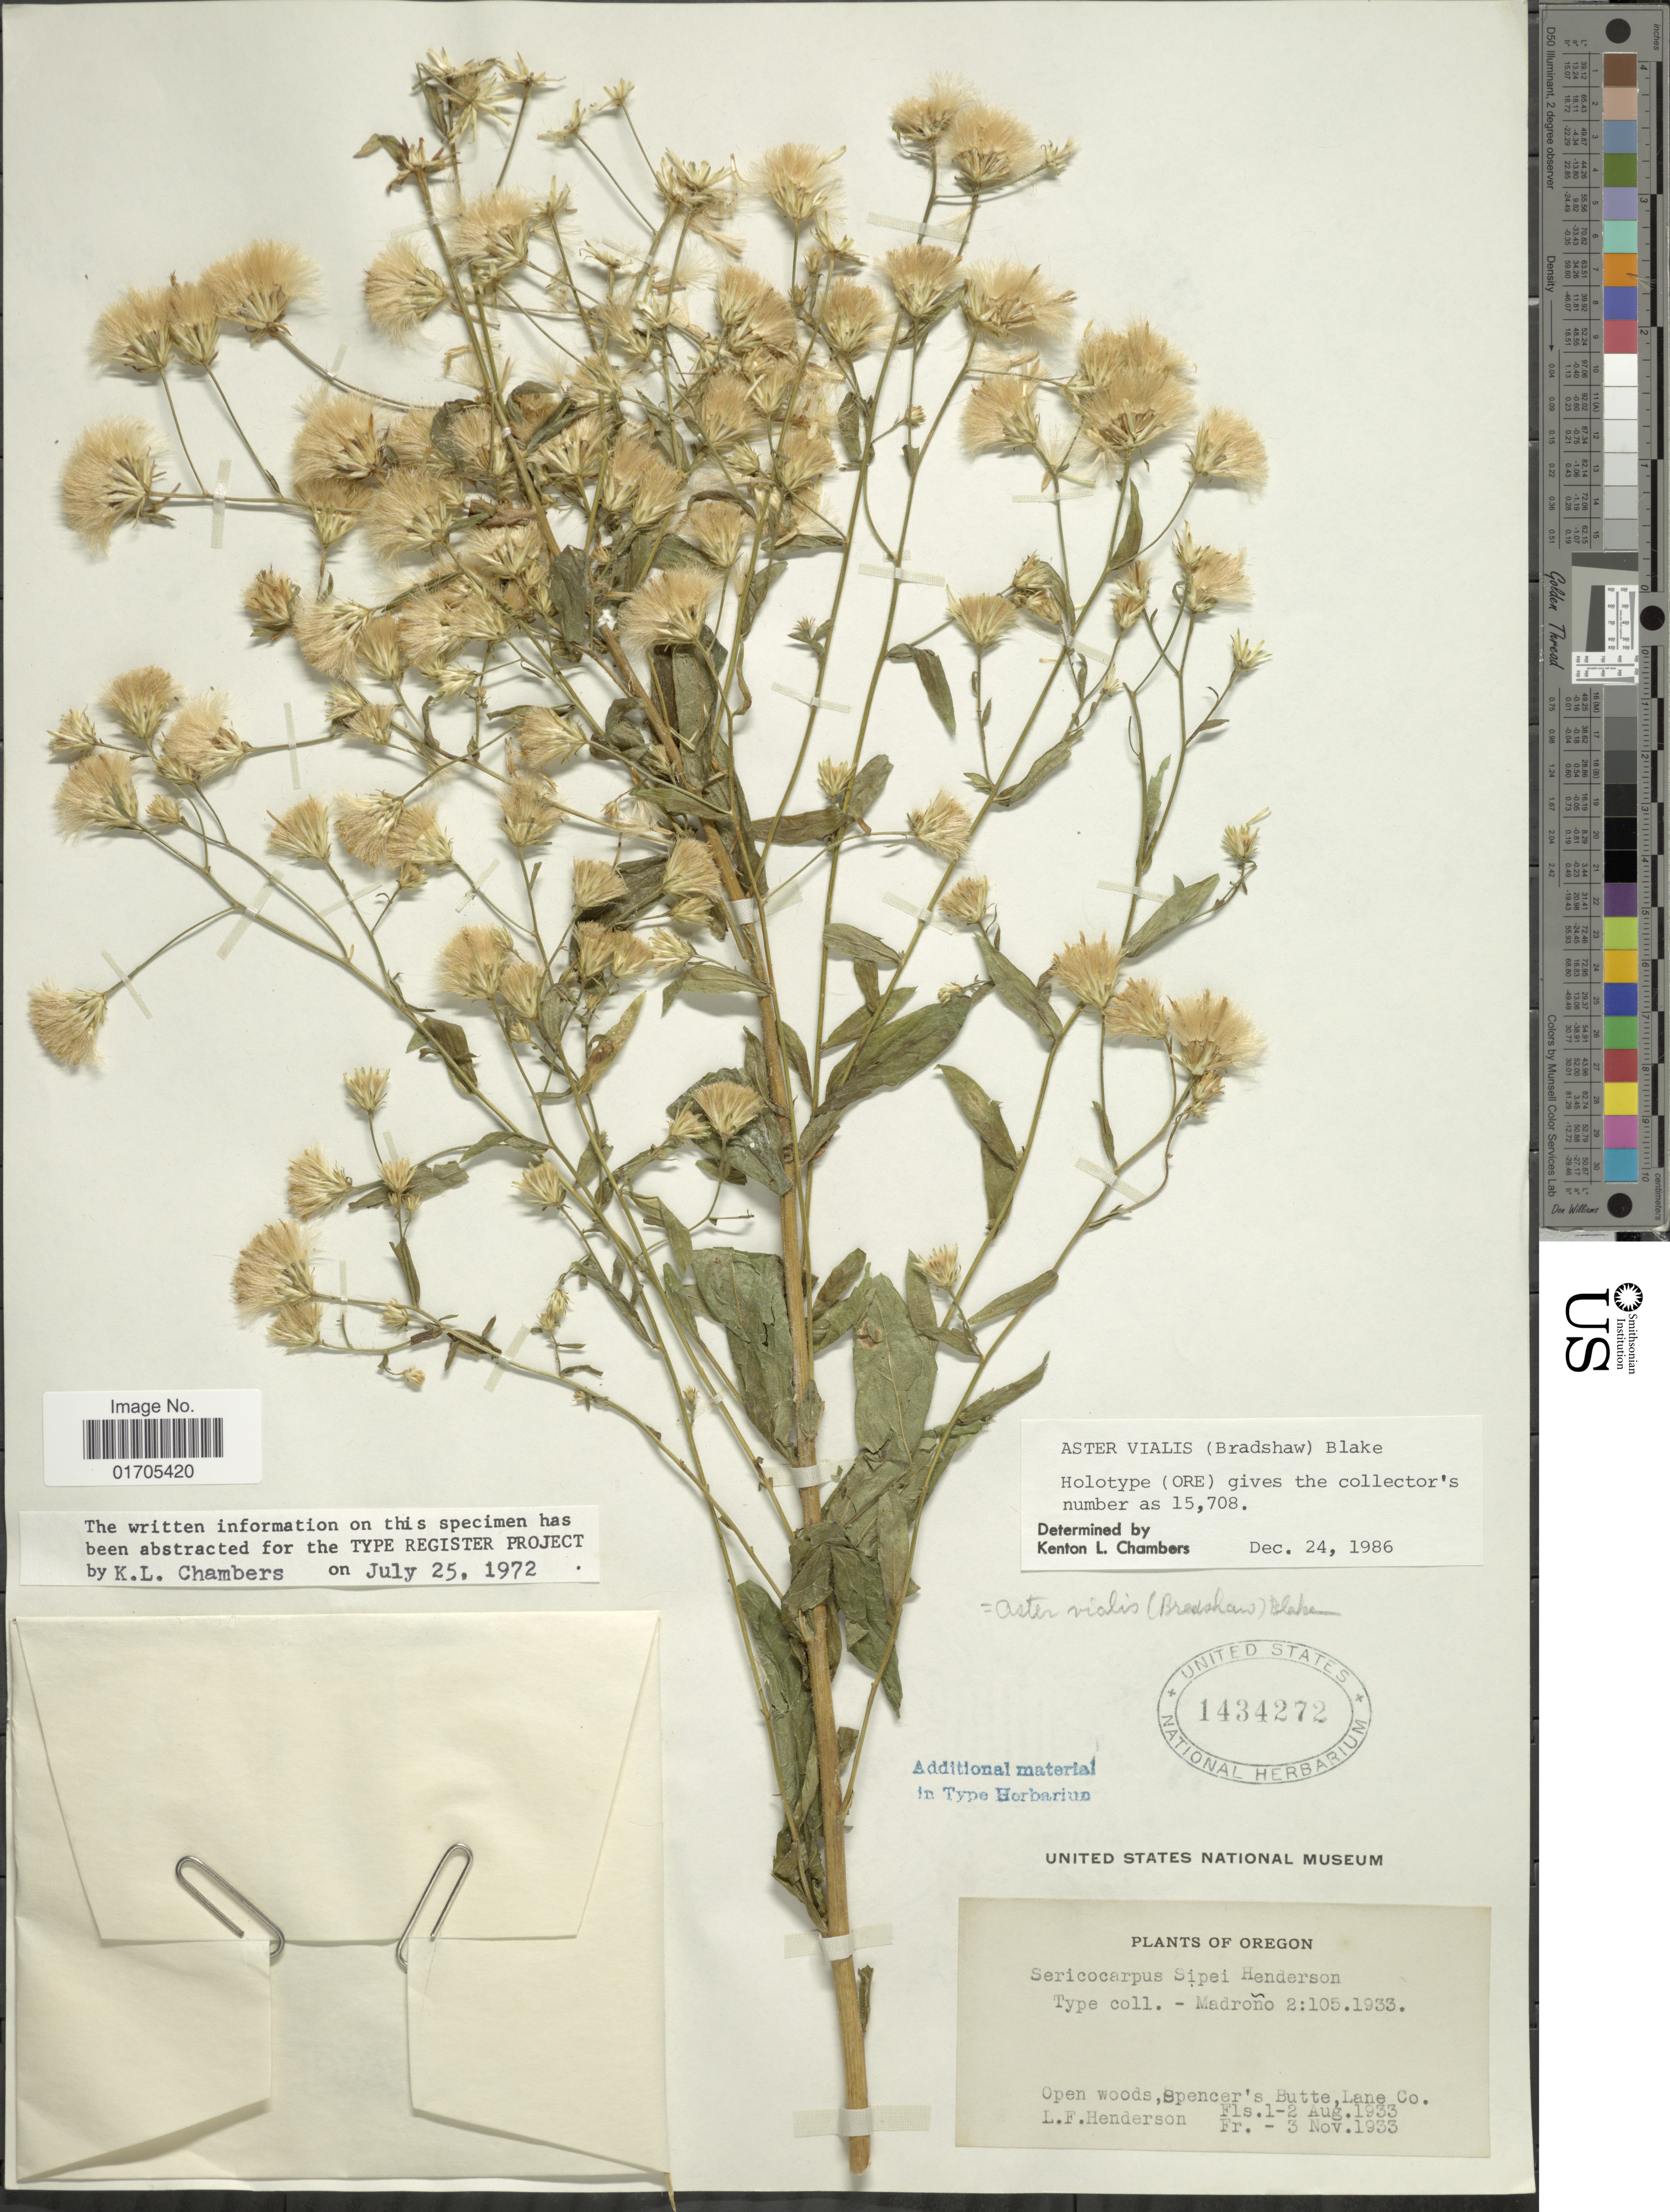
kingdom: Plantae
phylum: Tracheophyta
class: Magnoliopsida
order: Asterales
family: Asteraceae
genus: Eucephalus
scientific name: Eucephalus vialis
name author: Bradshaw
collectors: L. Henderson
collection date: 1933-08-01/1933-11-03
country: United States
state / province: Oregon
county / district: Lane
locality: Oregon. Open woods, Spencer's Butte, Lane Co.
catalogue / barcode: US 1434272